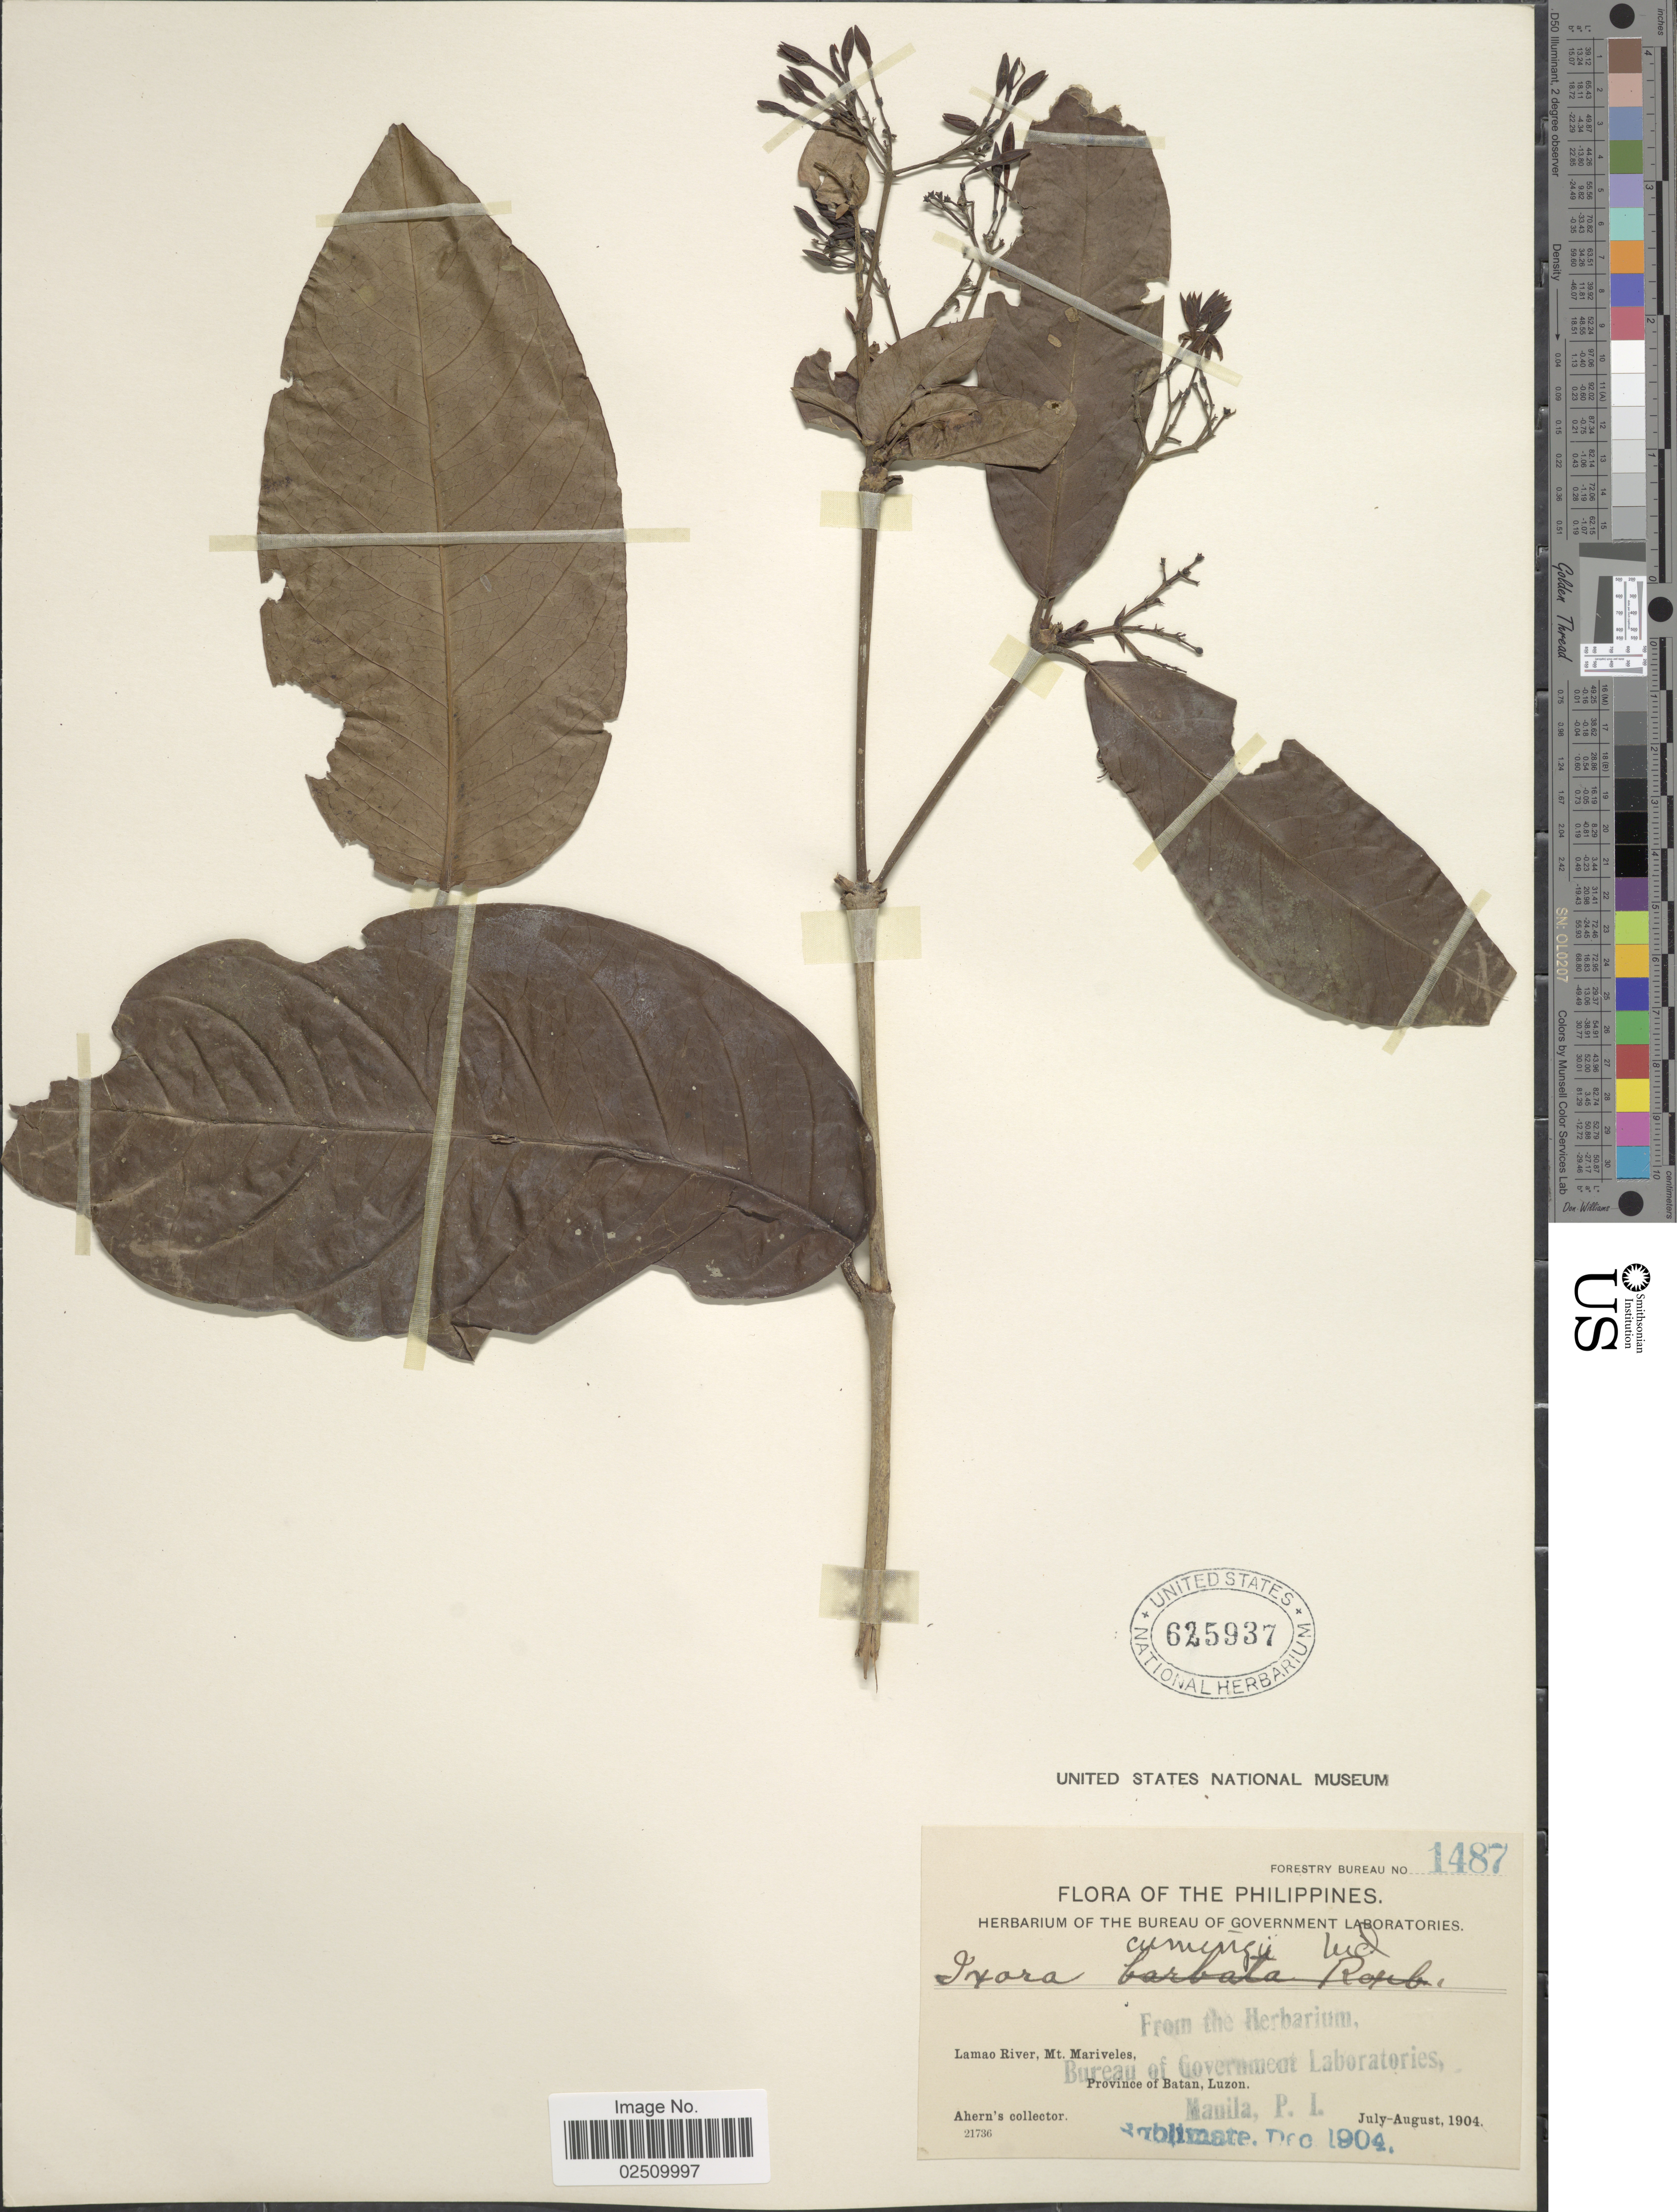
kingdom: Plantae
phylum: Tracheophyta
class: Magnoliopsida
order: Gentianales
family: Rubiaceae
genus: Ixora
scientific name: Ixora cumingiana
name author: S. Vidal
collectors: Ahern's collector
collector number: Forestry Bureau 1487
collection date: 1904-07/1904-08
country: Philippines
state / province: Cagayan Valley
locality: Lamao River, Mt. Mariveles, Province of Batan, Luzon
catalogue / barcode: US 625937